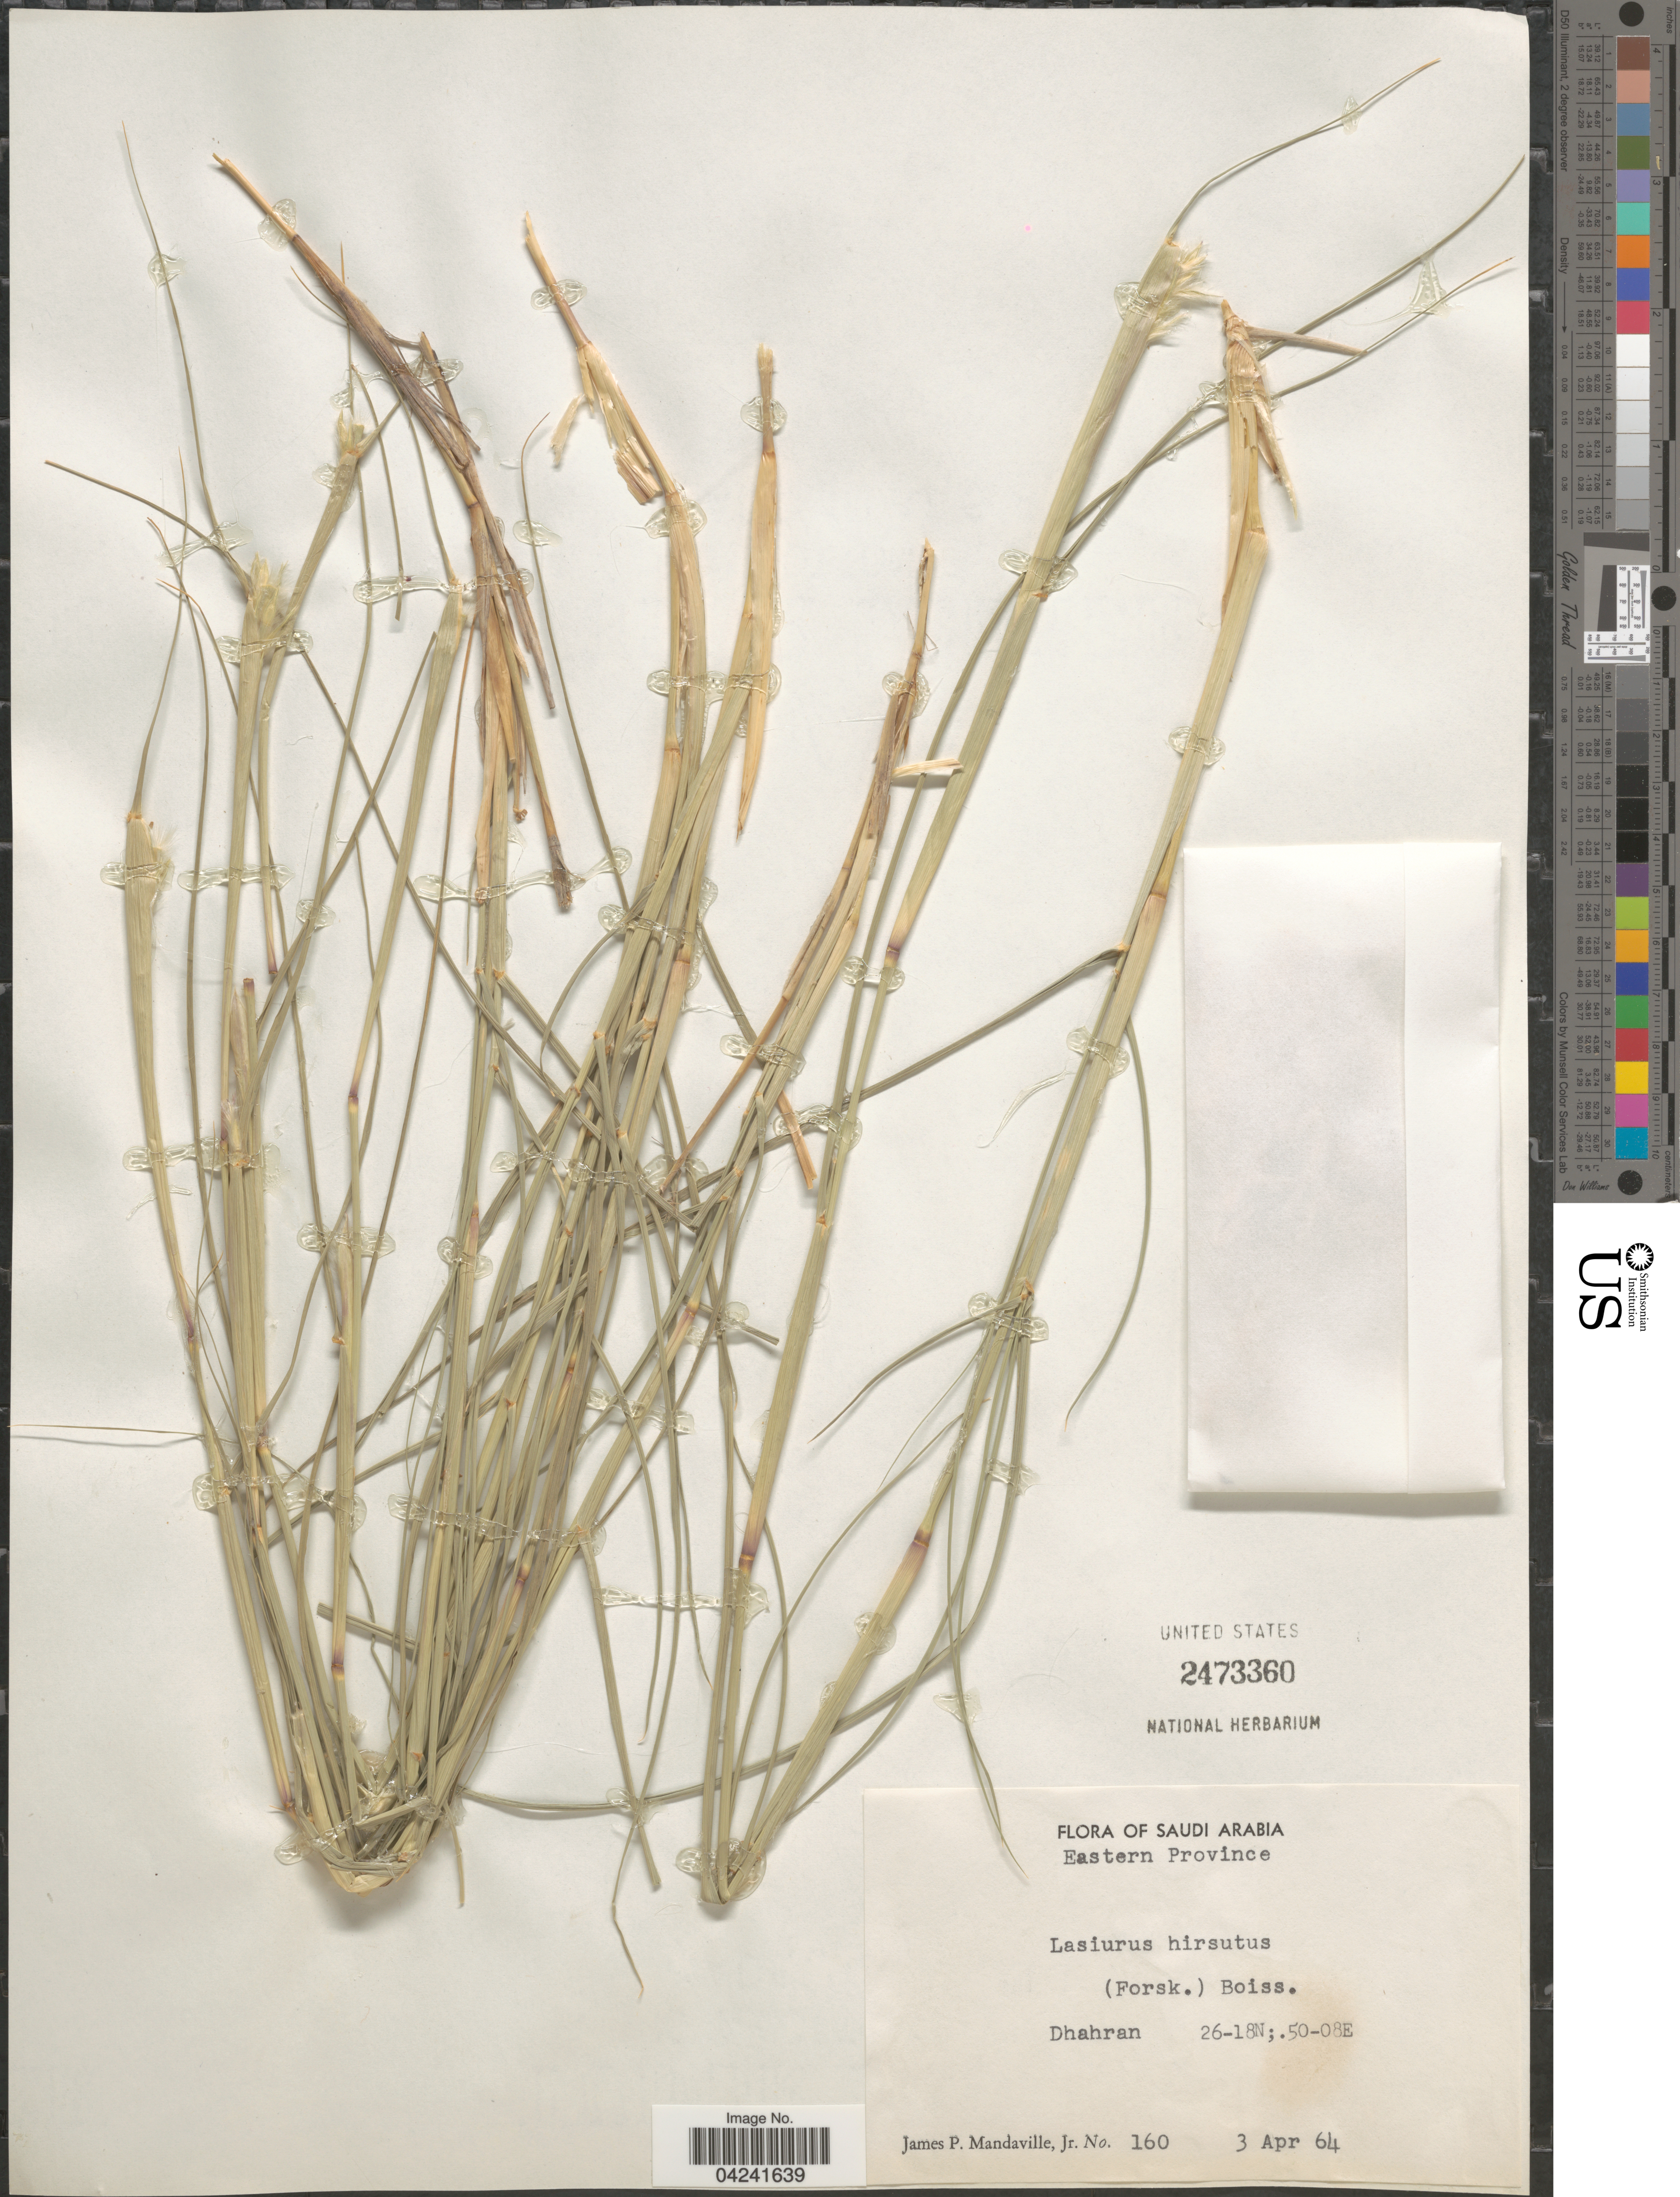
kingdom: Plantae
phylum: Tracheophyta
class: Liliopsida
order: Poales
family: Poaceae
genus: Lasiurus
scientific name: Lasiurus scindicus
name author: Henr.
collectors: J. Mandaville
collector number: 160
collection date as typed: Transcribed d/m/y: 3/4/64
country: Saudi Arabia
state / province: Ash Sharqiyah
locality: Eastern Province. Dhahran.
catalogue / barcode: US 2473360